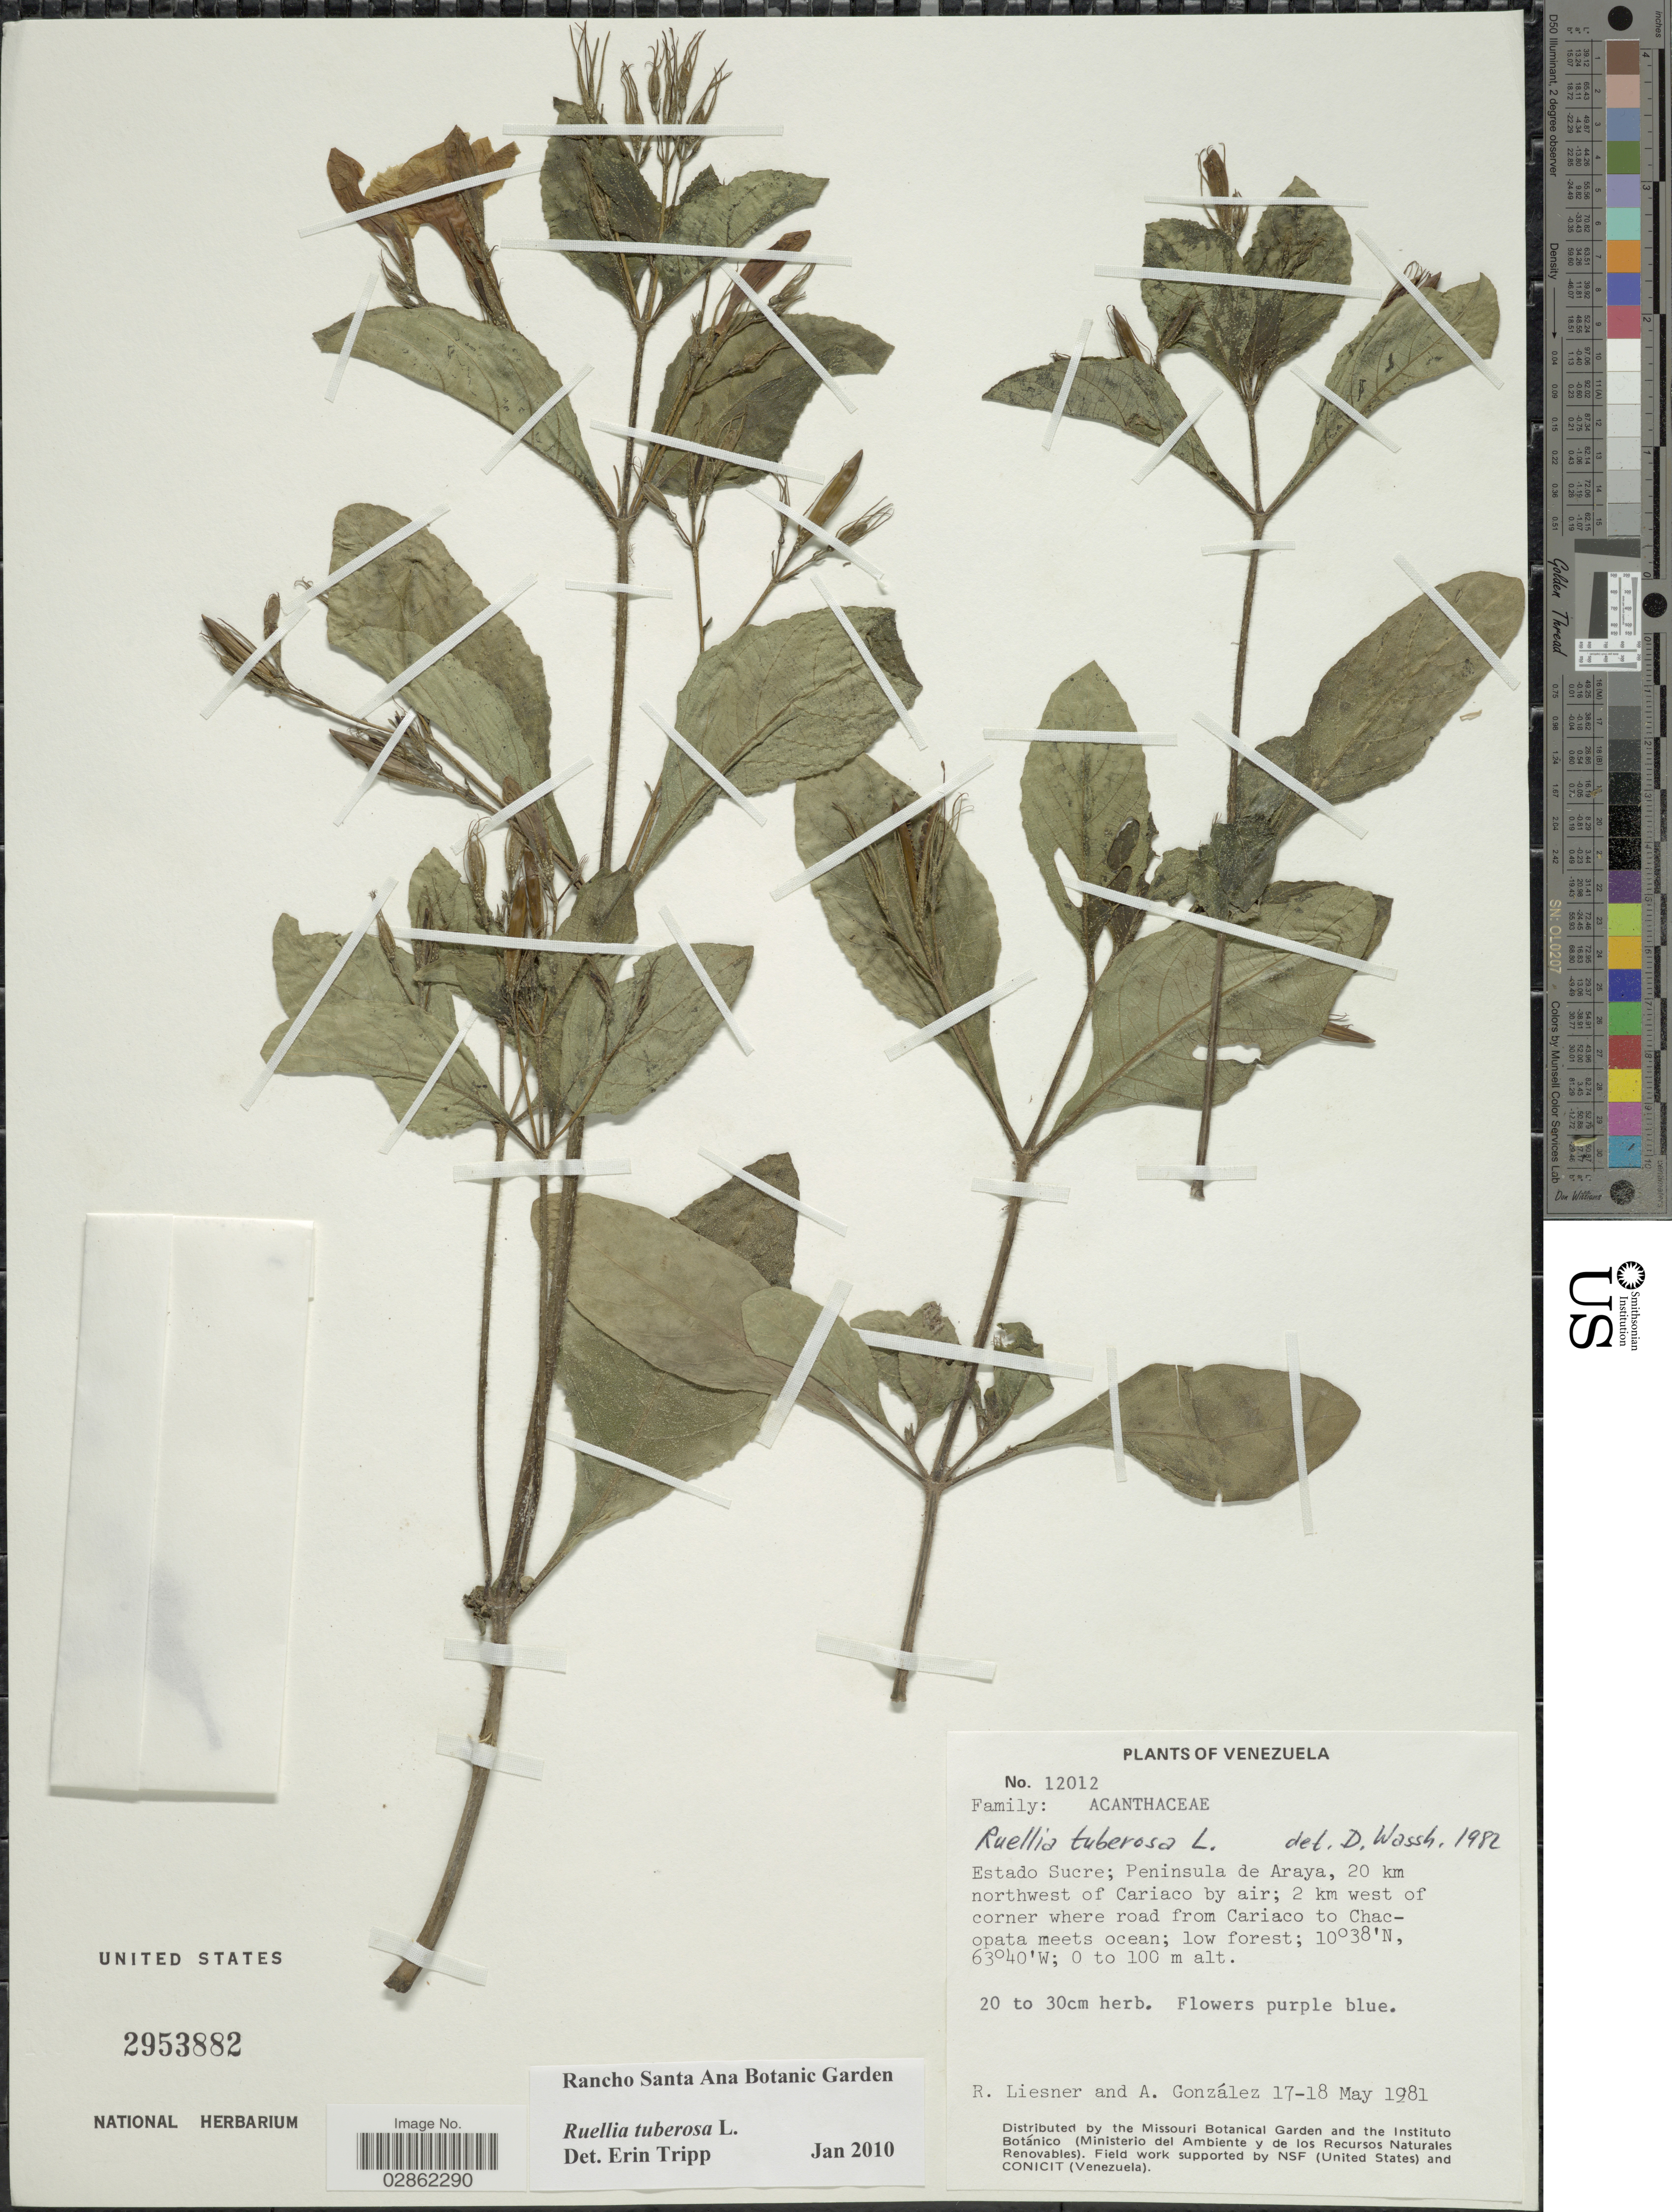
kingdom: Plantae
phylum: Tracheophyta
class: Magnoliopsida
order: Lamiales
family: Acanthaceae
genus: Ruellia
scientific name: Ruellia tuberosa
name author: L.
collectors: R. L. Liesner & A. C. González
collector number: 12012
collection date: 1981-05-17/1981-05-18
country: Venezuela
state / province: Sucre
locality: Peninsula de Araya, 20 km northwest of Cariaco by air, 2 km west of corner where road from Cariaco to Chacopata meets ocean.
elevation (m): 0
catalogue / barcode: US 2953882